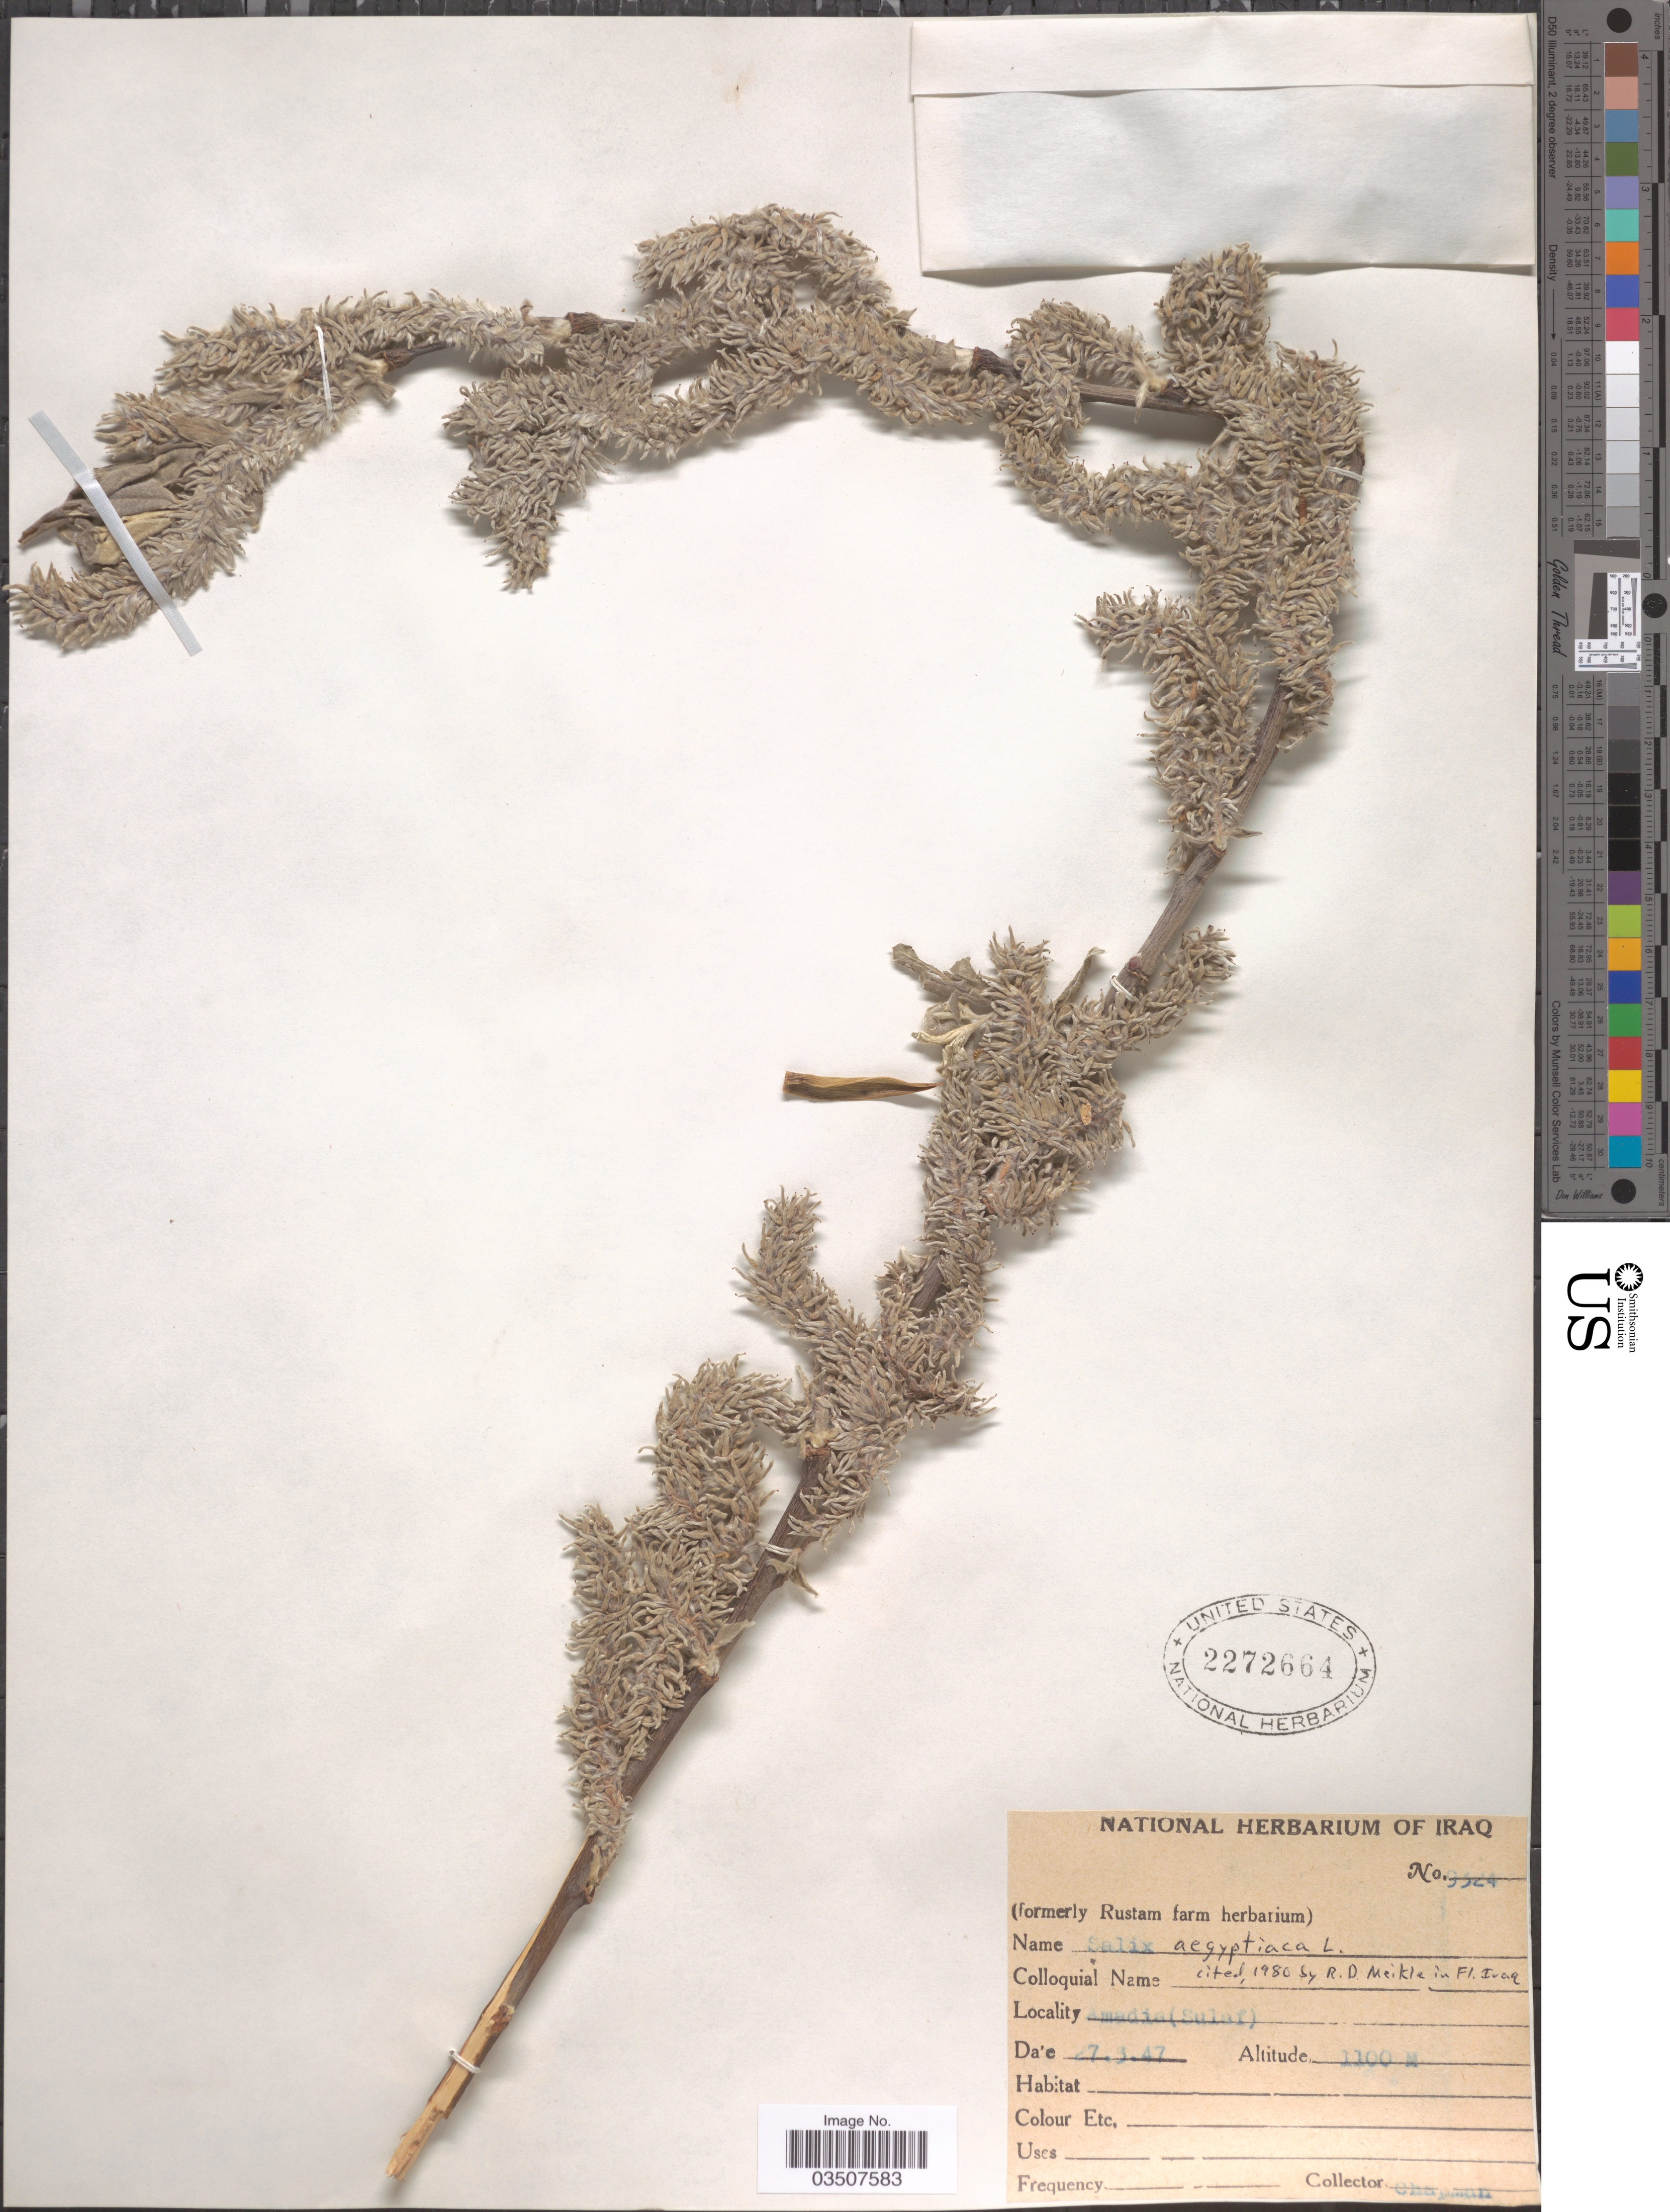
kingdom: Plantae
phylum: Tracheophyta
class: Magnoliopsida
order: Malpighiales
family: Salicaceae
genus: Salix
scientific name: Salix aegyptiaca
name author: L.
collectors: A. Chapman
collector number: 3524*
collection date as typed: Transcribed d/m/y: 27/3/47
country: Iraq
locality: Amadia (Sulaf).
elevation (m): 1100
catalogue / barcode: US 2272664